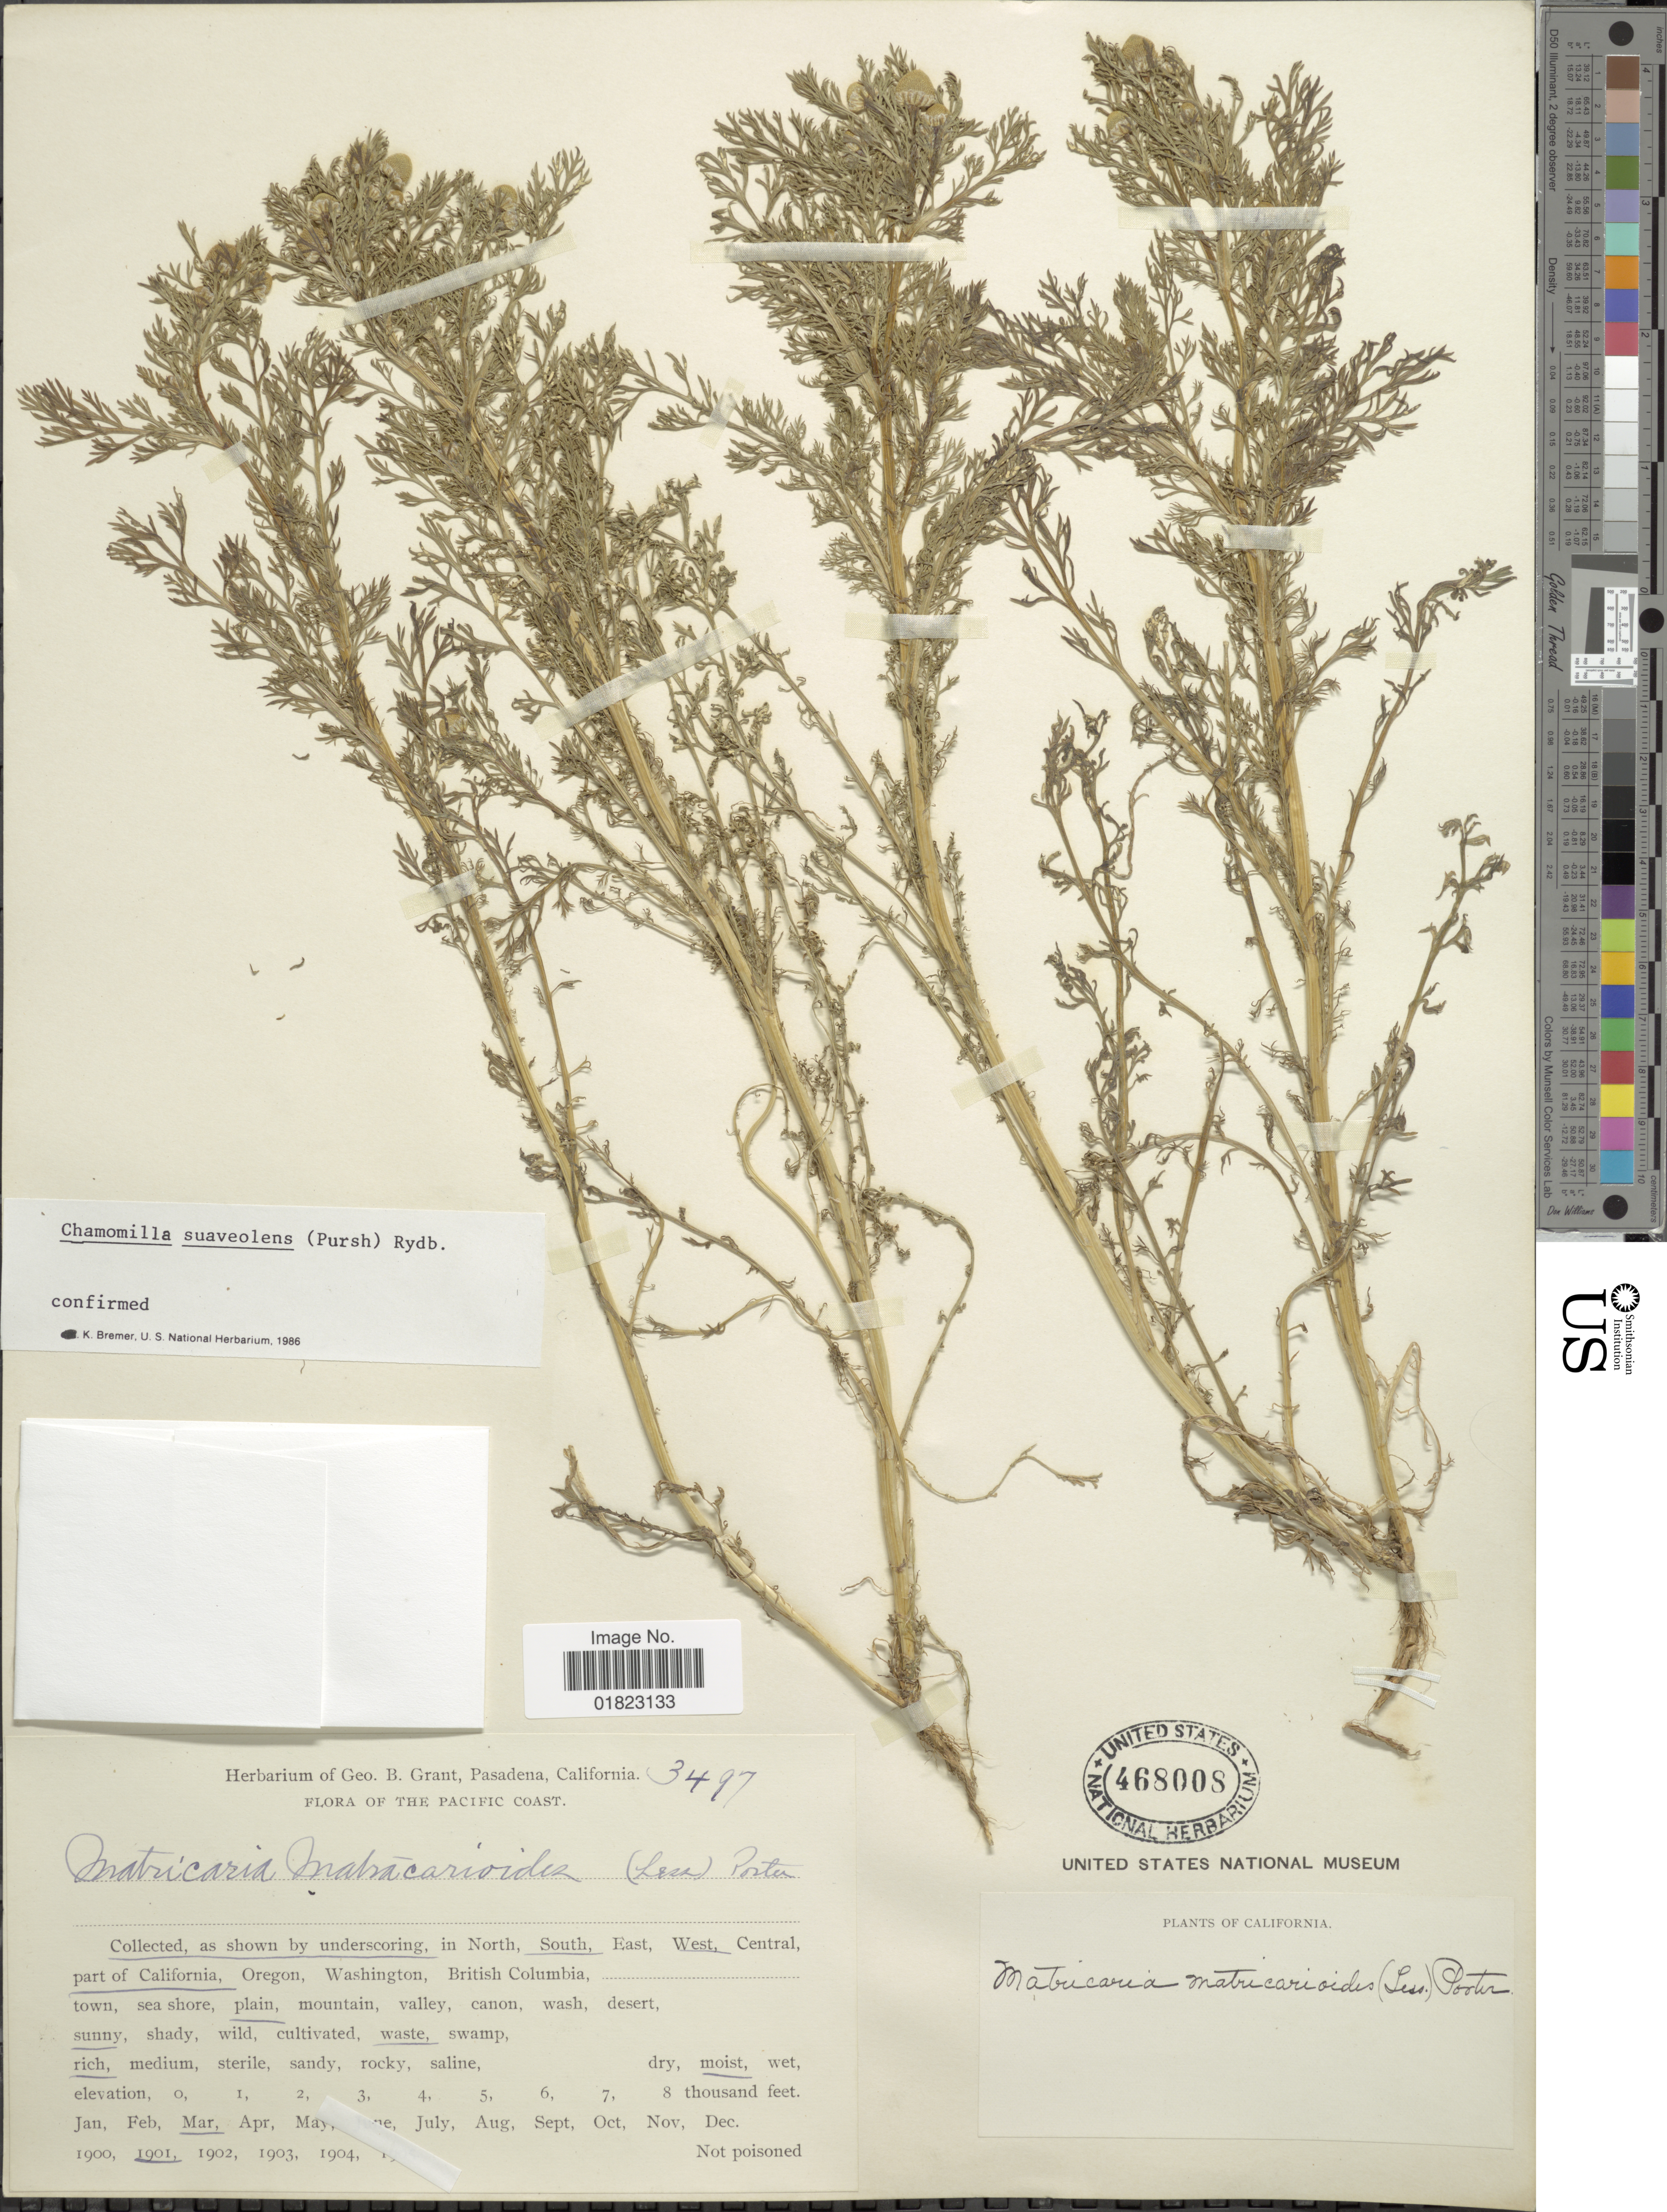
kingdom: Plantae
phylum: Tracheophyta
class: Magnoliopsida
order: Asterales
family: Asteraceae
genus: Matricaria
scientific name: Matricaria matricarioides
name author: (Less.) Porter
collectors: ex herb. G. B. Grant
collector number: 3497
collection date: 1901-03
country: United States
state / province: California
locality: South, West, part of California. Plain. The Pacific Coast.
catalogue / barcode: US 468008